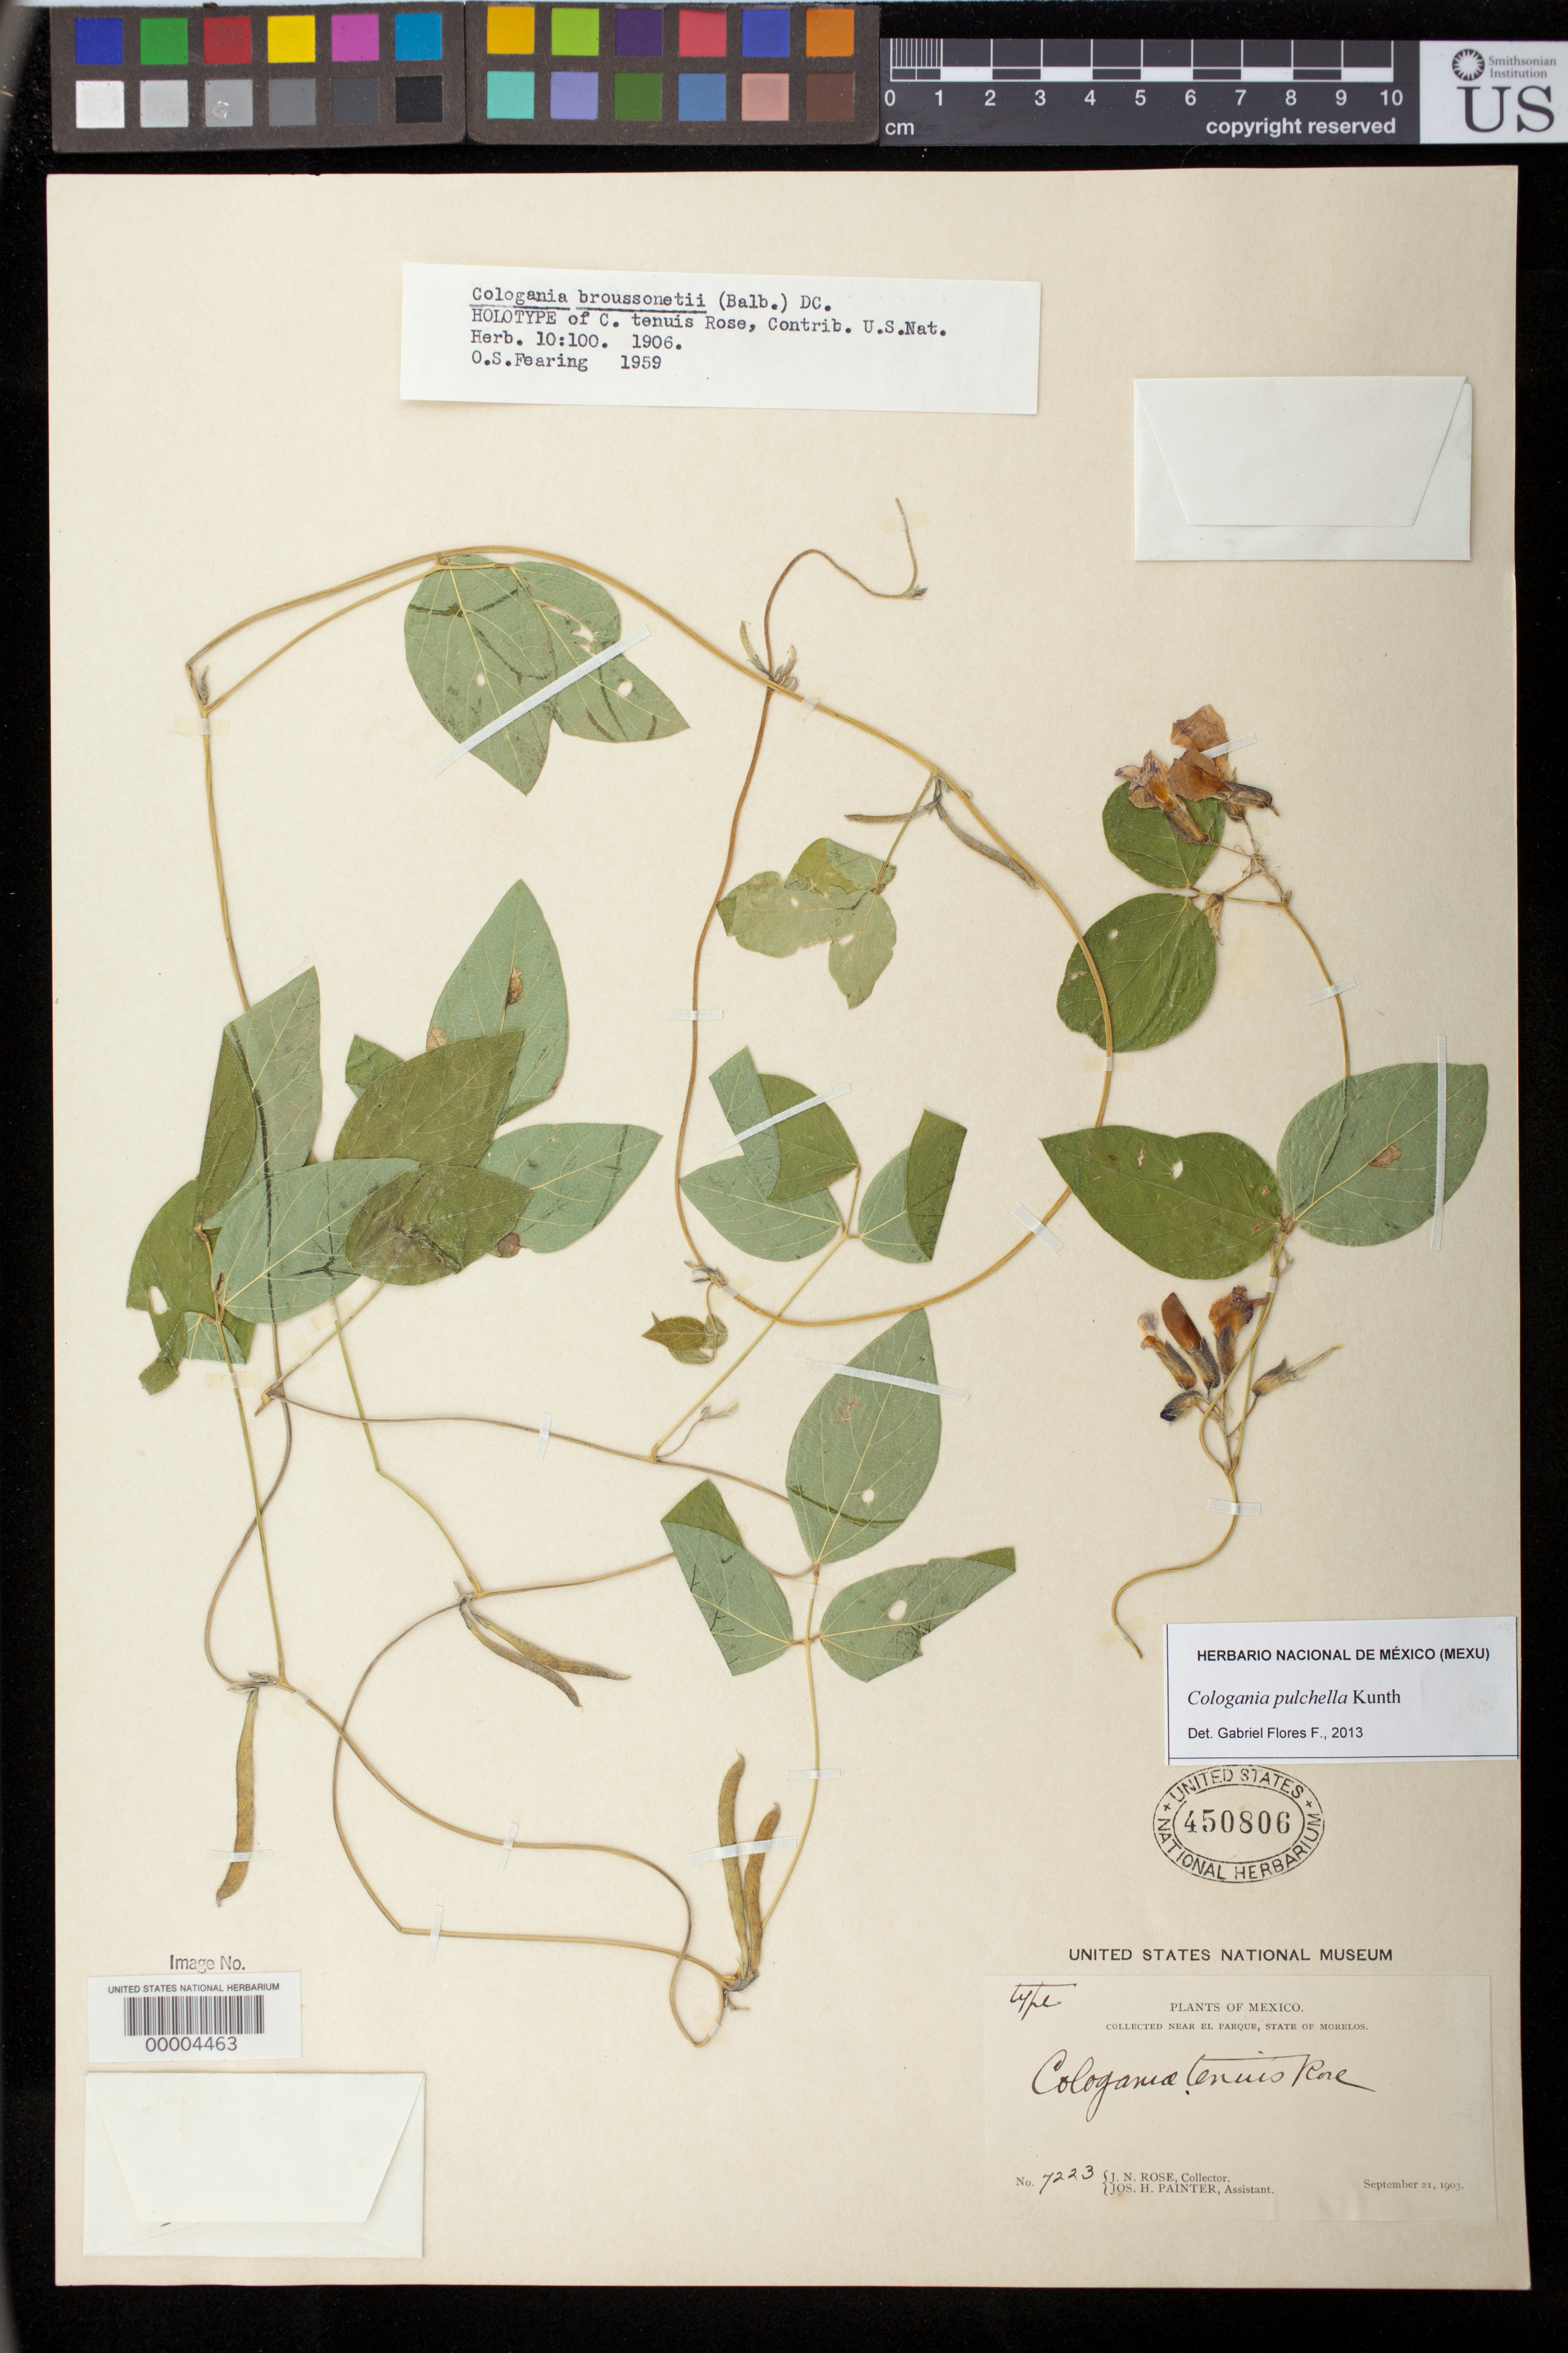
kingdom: Plantae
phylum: Tracheophyta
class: Magnoliopsida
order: Fabales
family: Fabaceae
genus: Cologania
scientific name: Cologania tenuis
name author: Rose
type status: Holotype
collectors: J. N. Rose & J. H. Painter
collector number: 7223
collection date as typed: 21 Sep 1903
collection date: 1903-09-21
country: Mexico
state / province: Morelos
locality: Near El Parque, state of Morelos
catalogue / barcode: US 450806